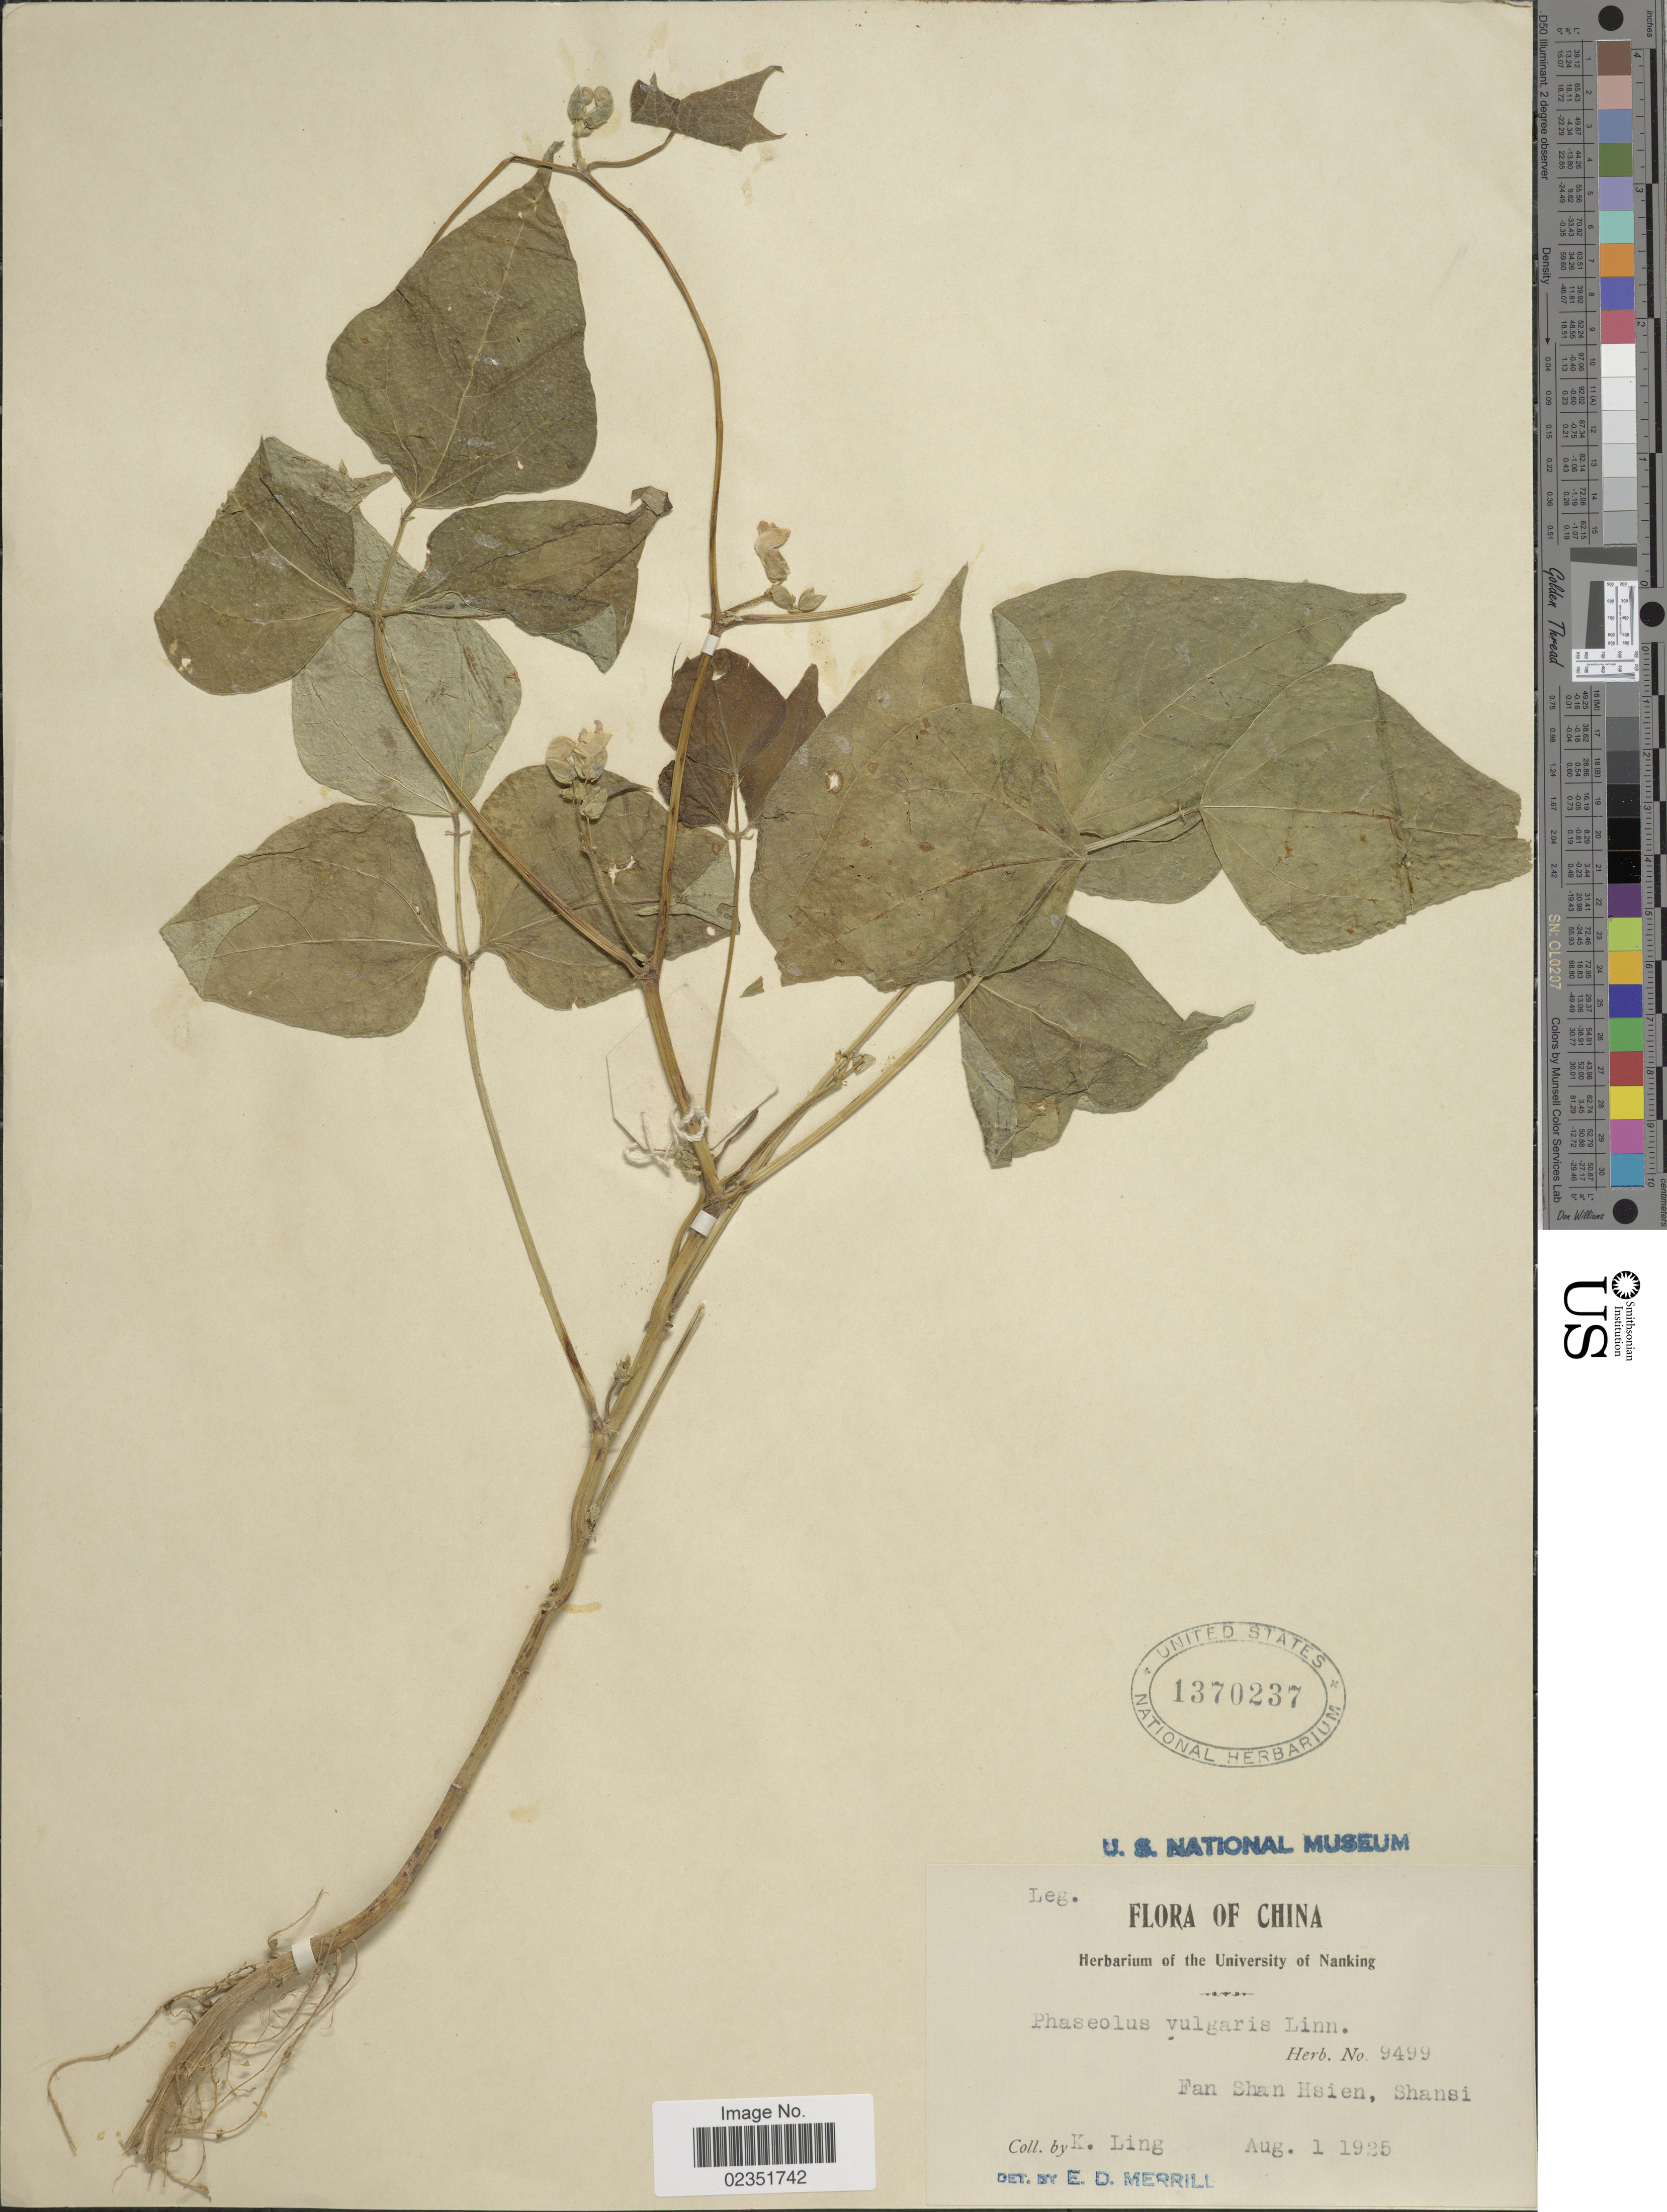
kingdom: Plantae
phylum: Tracheophyta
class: Magnoliopsida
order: Fabales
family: Fabaceae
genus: Phaseolus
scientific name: Phaseolus vulgaris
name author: L.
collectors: K. Ling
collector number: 9499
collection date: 1925-08-01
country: China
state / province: Shanxi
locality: Fan Shan Hsien, Shansi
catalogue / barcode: US 1370237